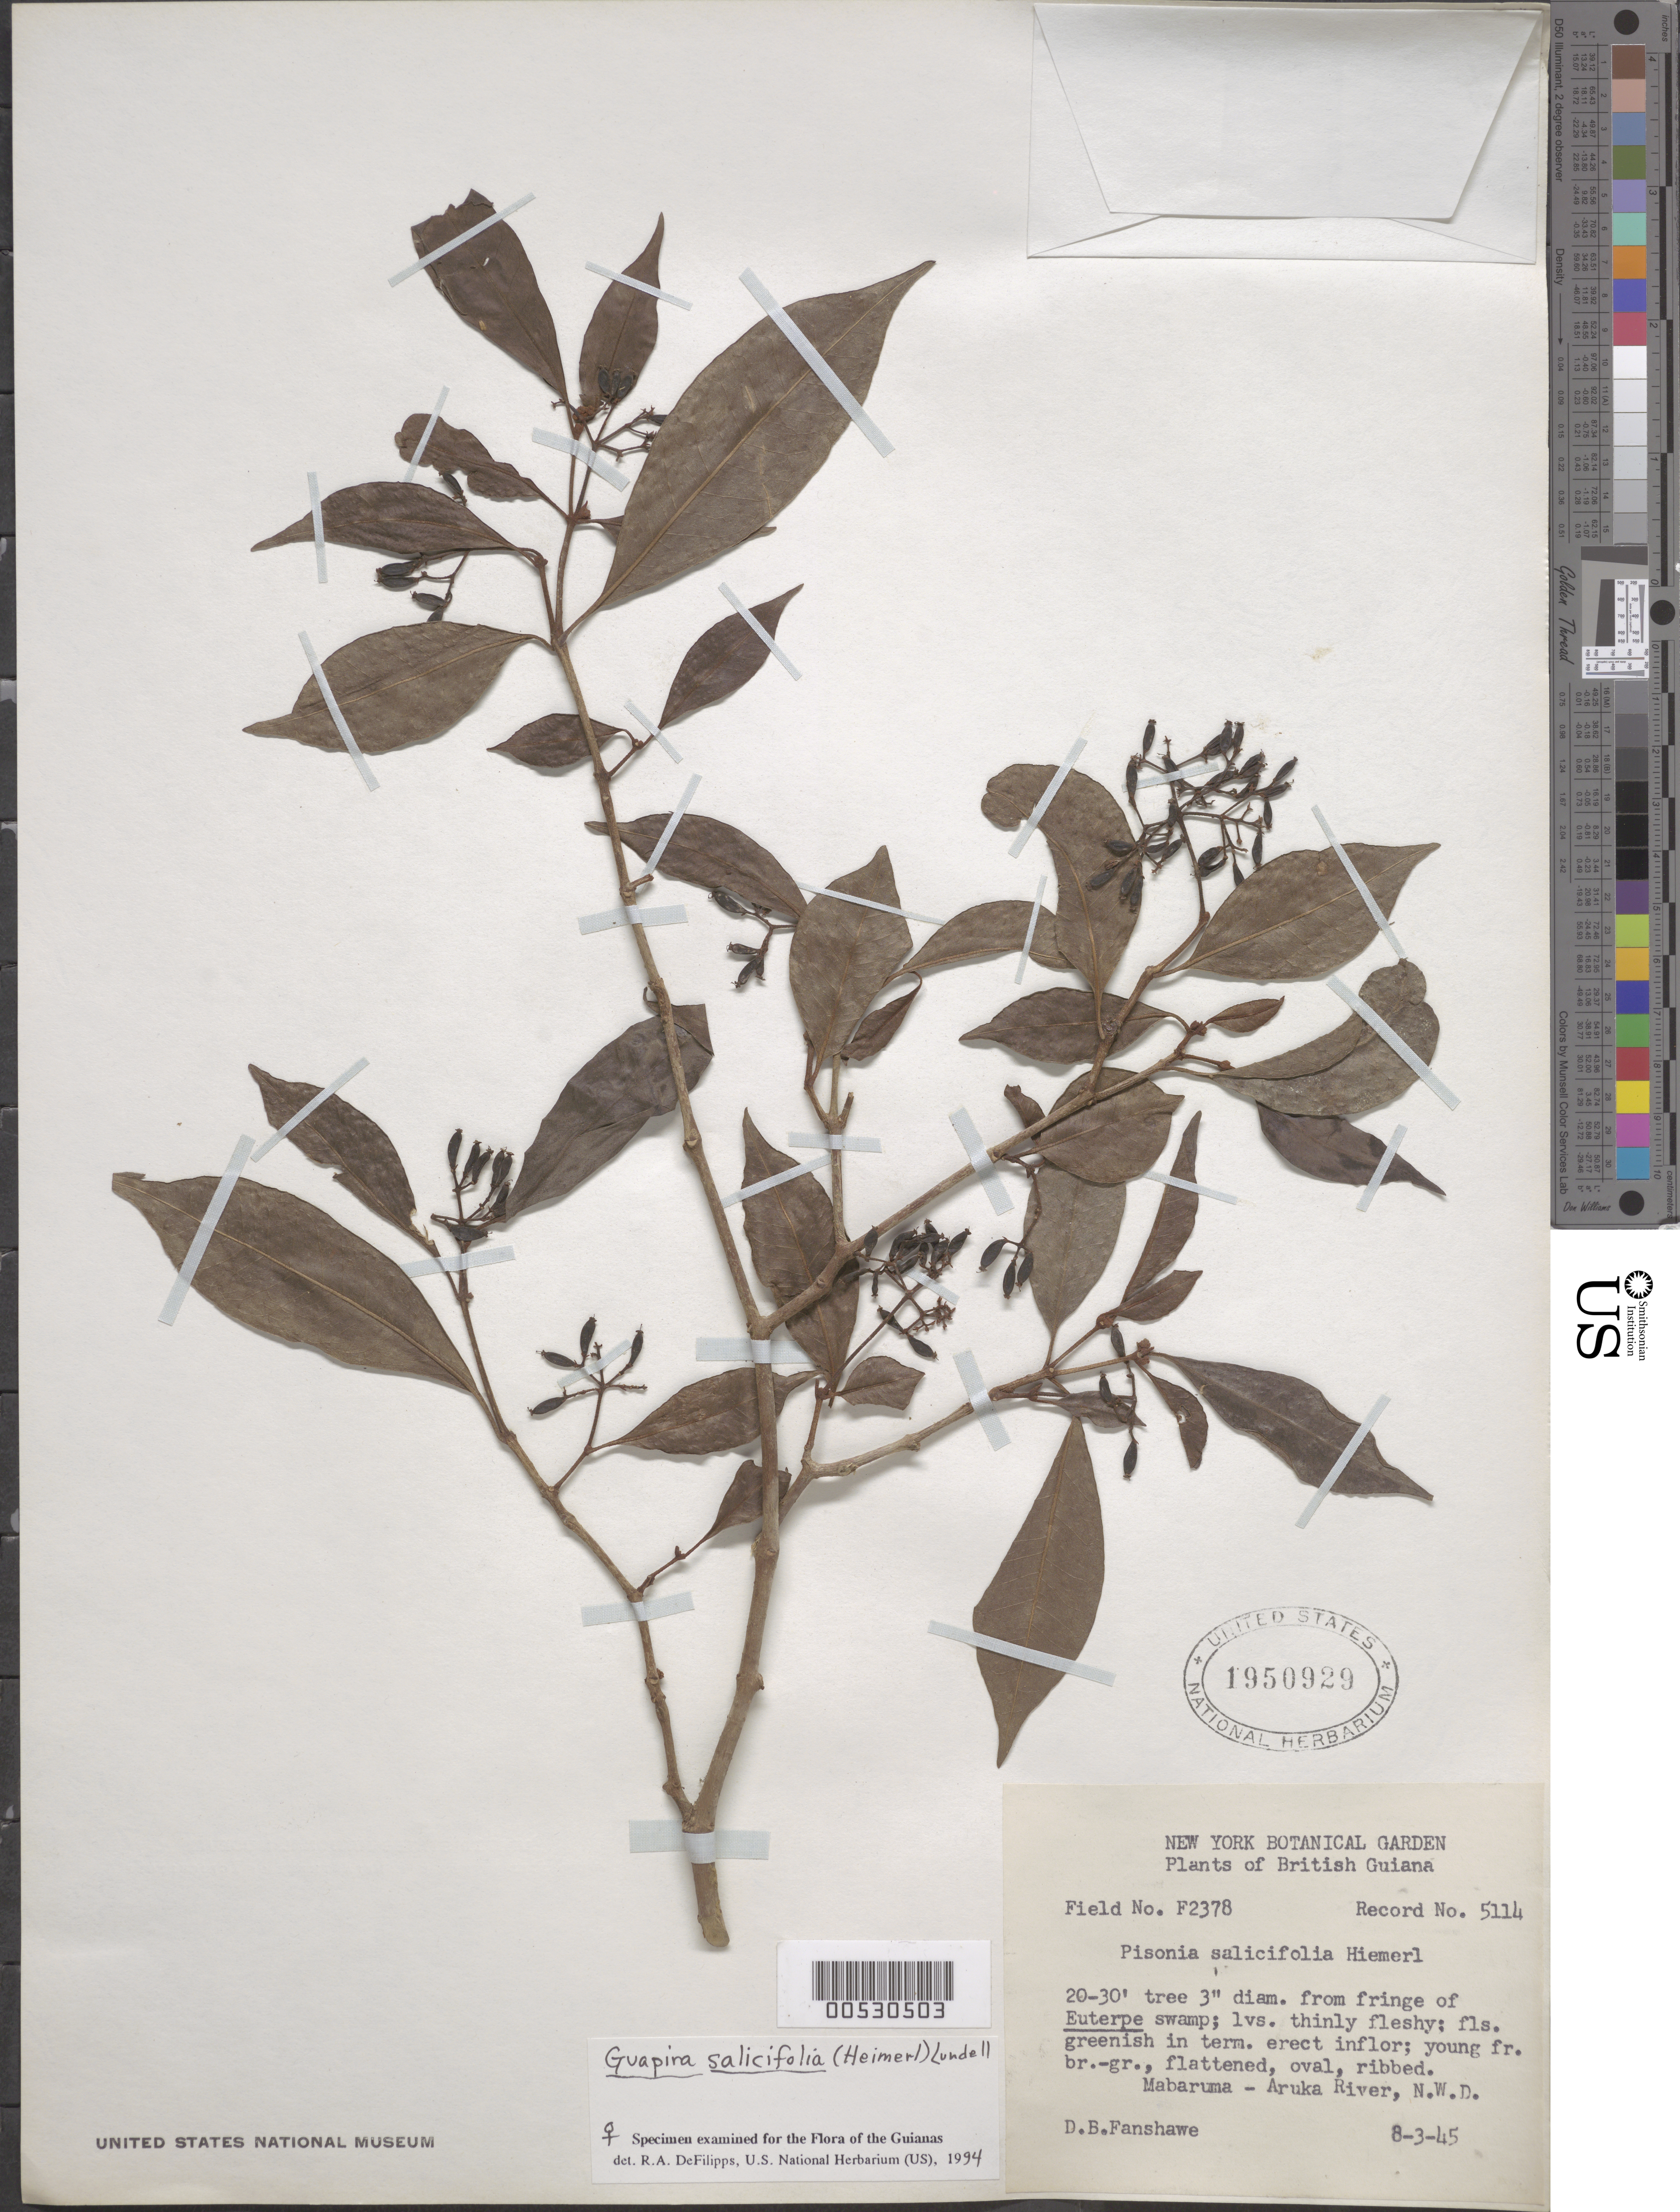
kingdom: Plantae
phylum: Tracheophyta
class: Magnoliopsida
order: Caryophyllales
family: Nyctaginaceae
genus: Guapira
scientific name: Guapira salicifolia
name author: (Heimerl) Lundell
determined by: DeFilipps, R. A.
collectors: Forest Dept. B. G. & British Guiana Forestry Dept.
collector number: F 2378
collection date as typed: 8-Mar-45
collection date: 1945-03-08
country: Guyana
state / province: Barima-Waini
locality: Mabaruma, Aruka R., NW Dist.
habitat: Fringe of Euterpe swamp.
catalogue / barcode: US 1950929